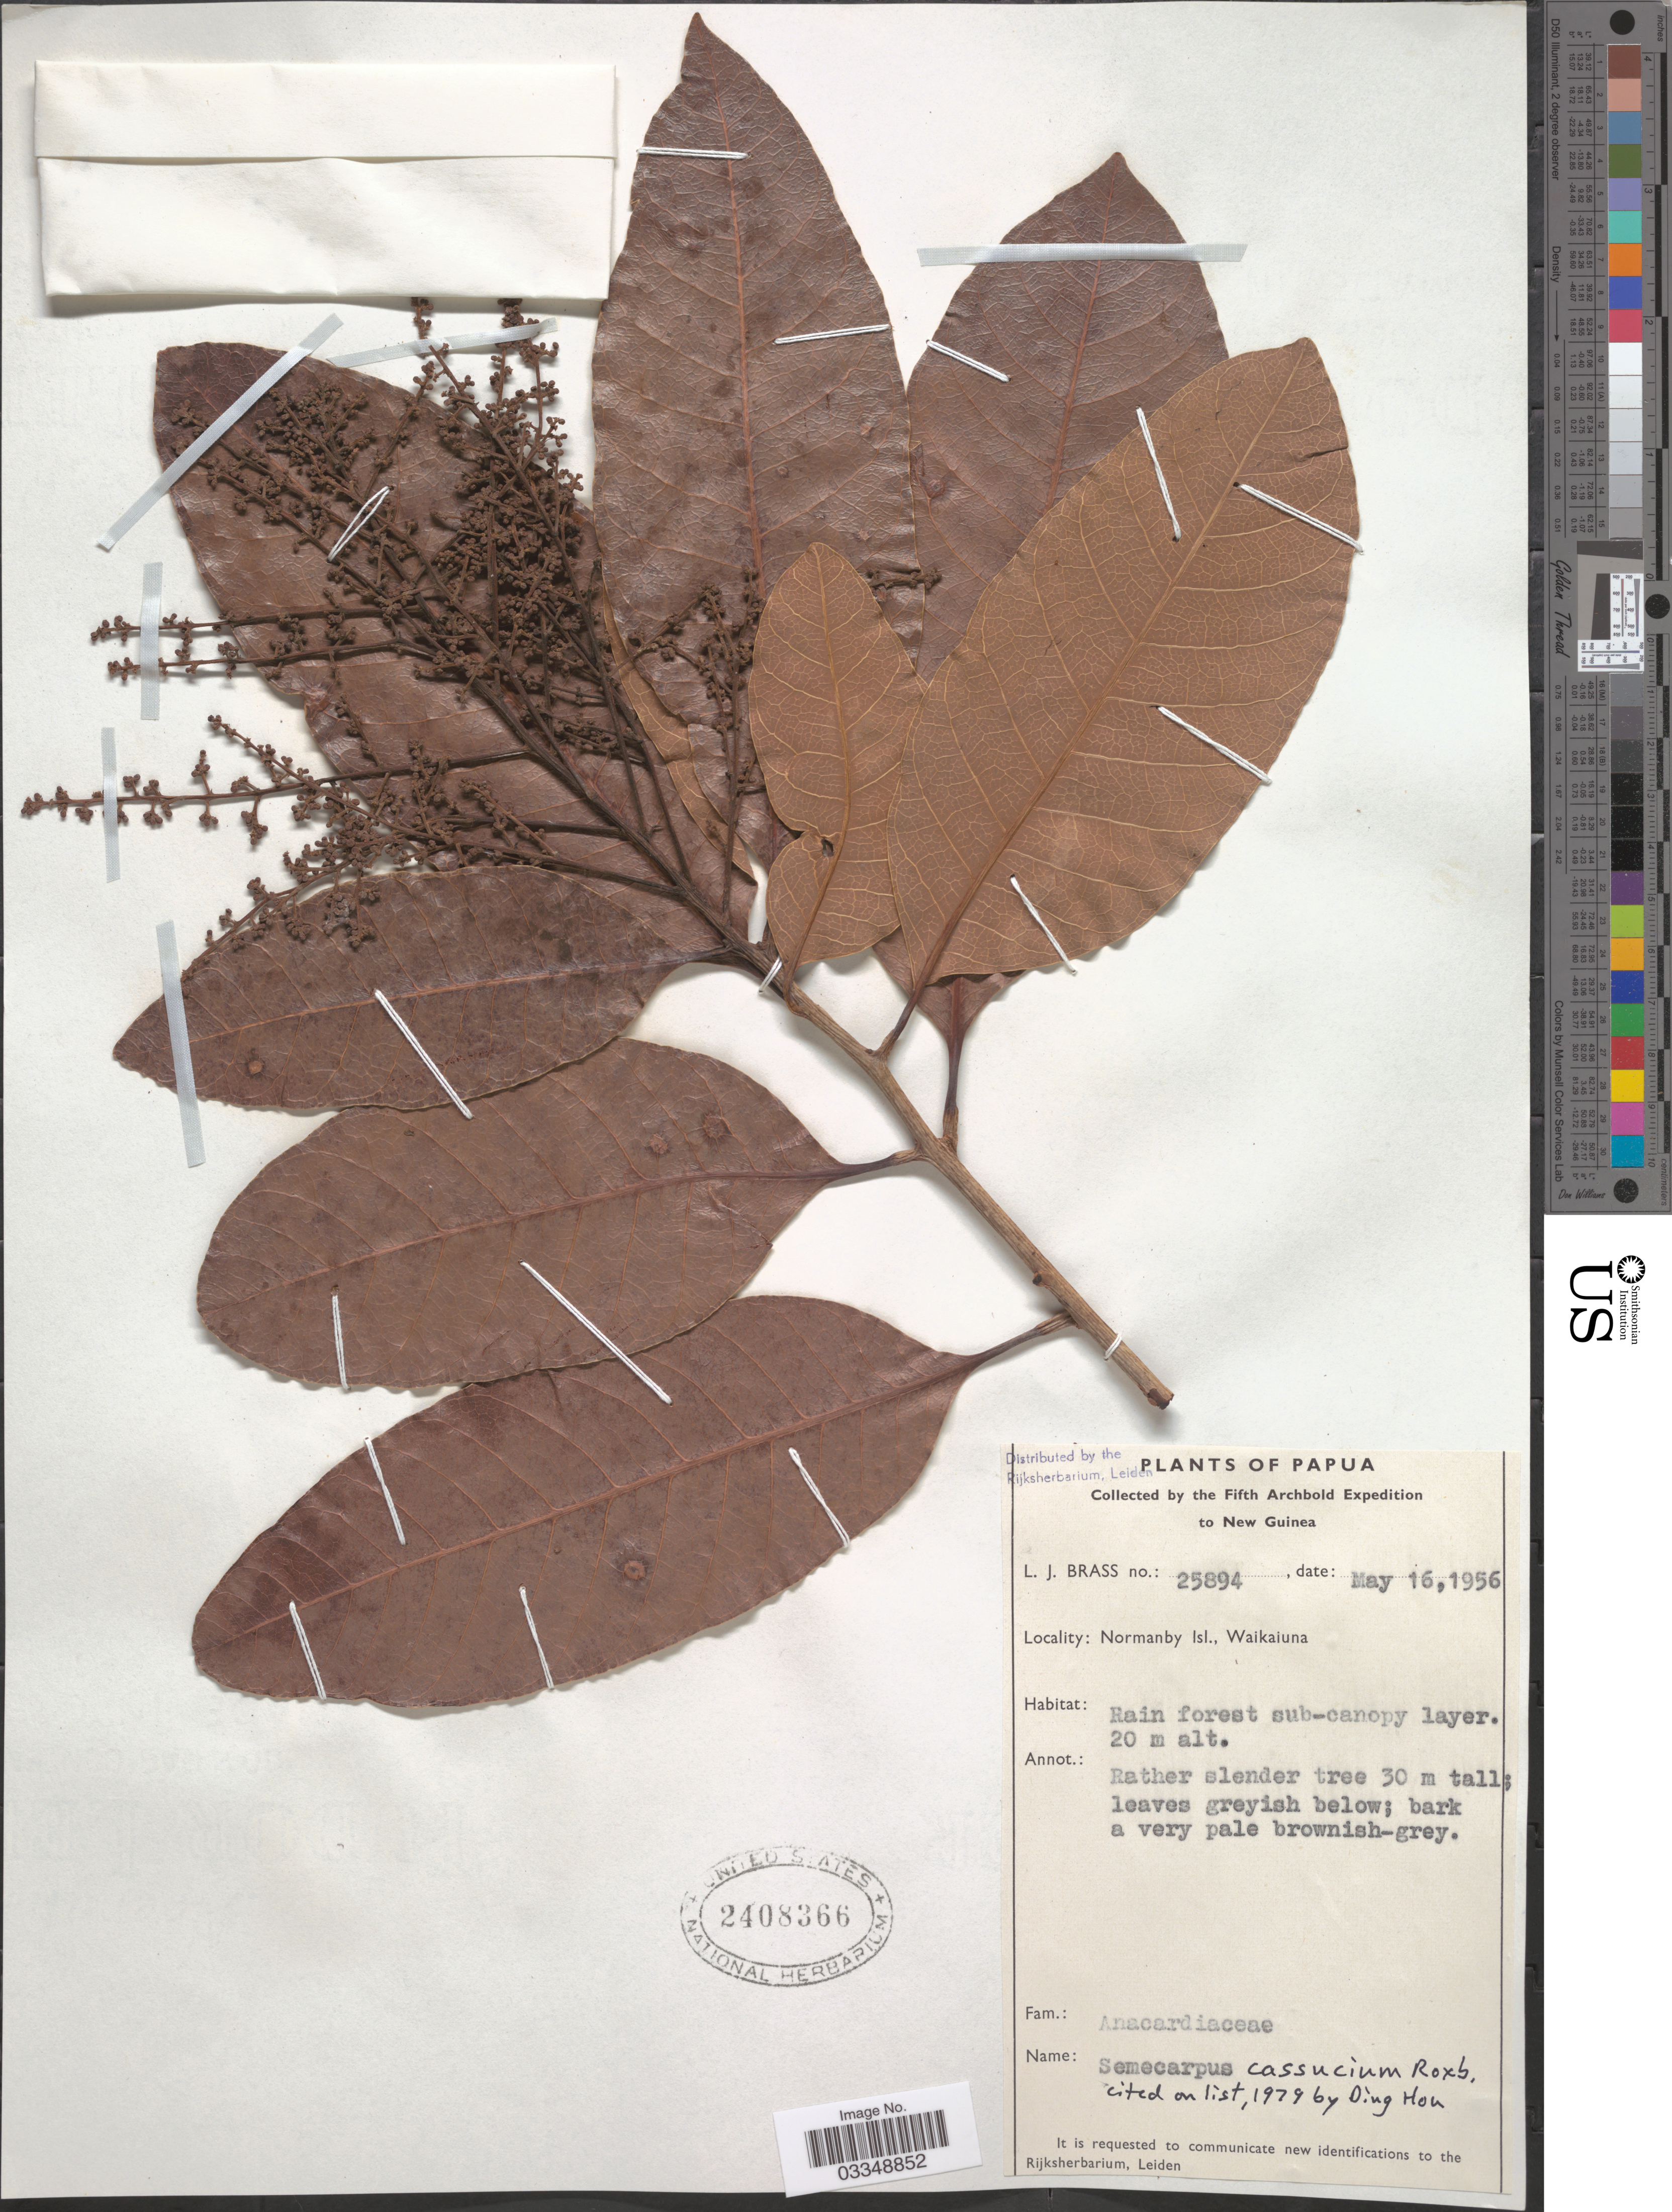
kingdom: Plantae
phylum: Tracheophyta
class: Magnoliopsida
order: Sapindales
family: Anacardiaceae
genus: Semecarpus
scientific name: Semecarpus cassuvium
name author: Roxb.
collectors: L. J. Brass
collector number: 25894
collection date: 1956-05-16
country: Papua New Guinea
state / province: Milne Bay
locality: Papua. New Guinea. Normanby Isl., Waikaiuna.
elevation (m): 20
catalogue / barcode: US 2408366